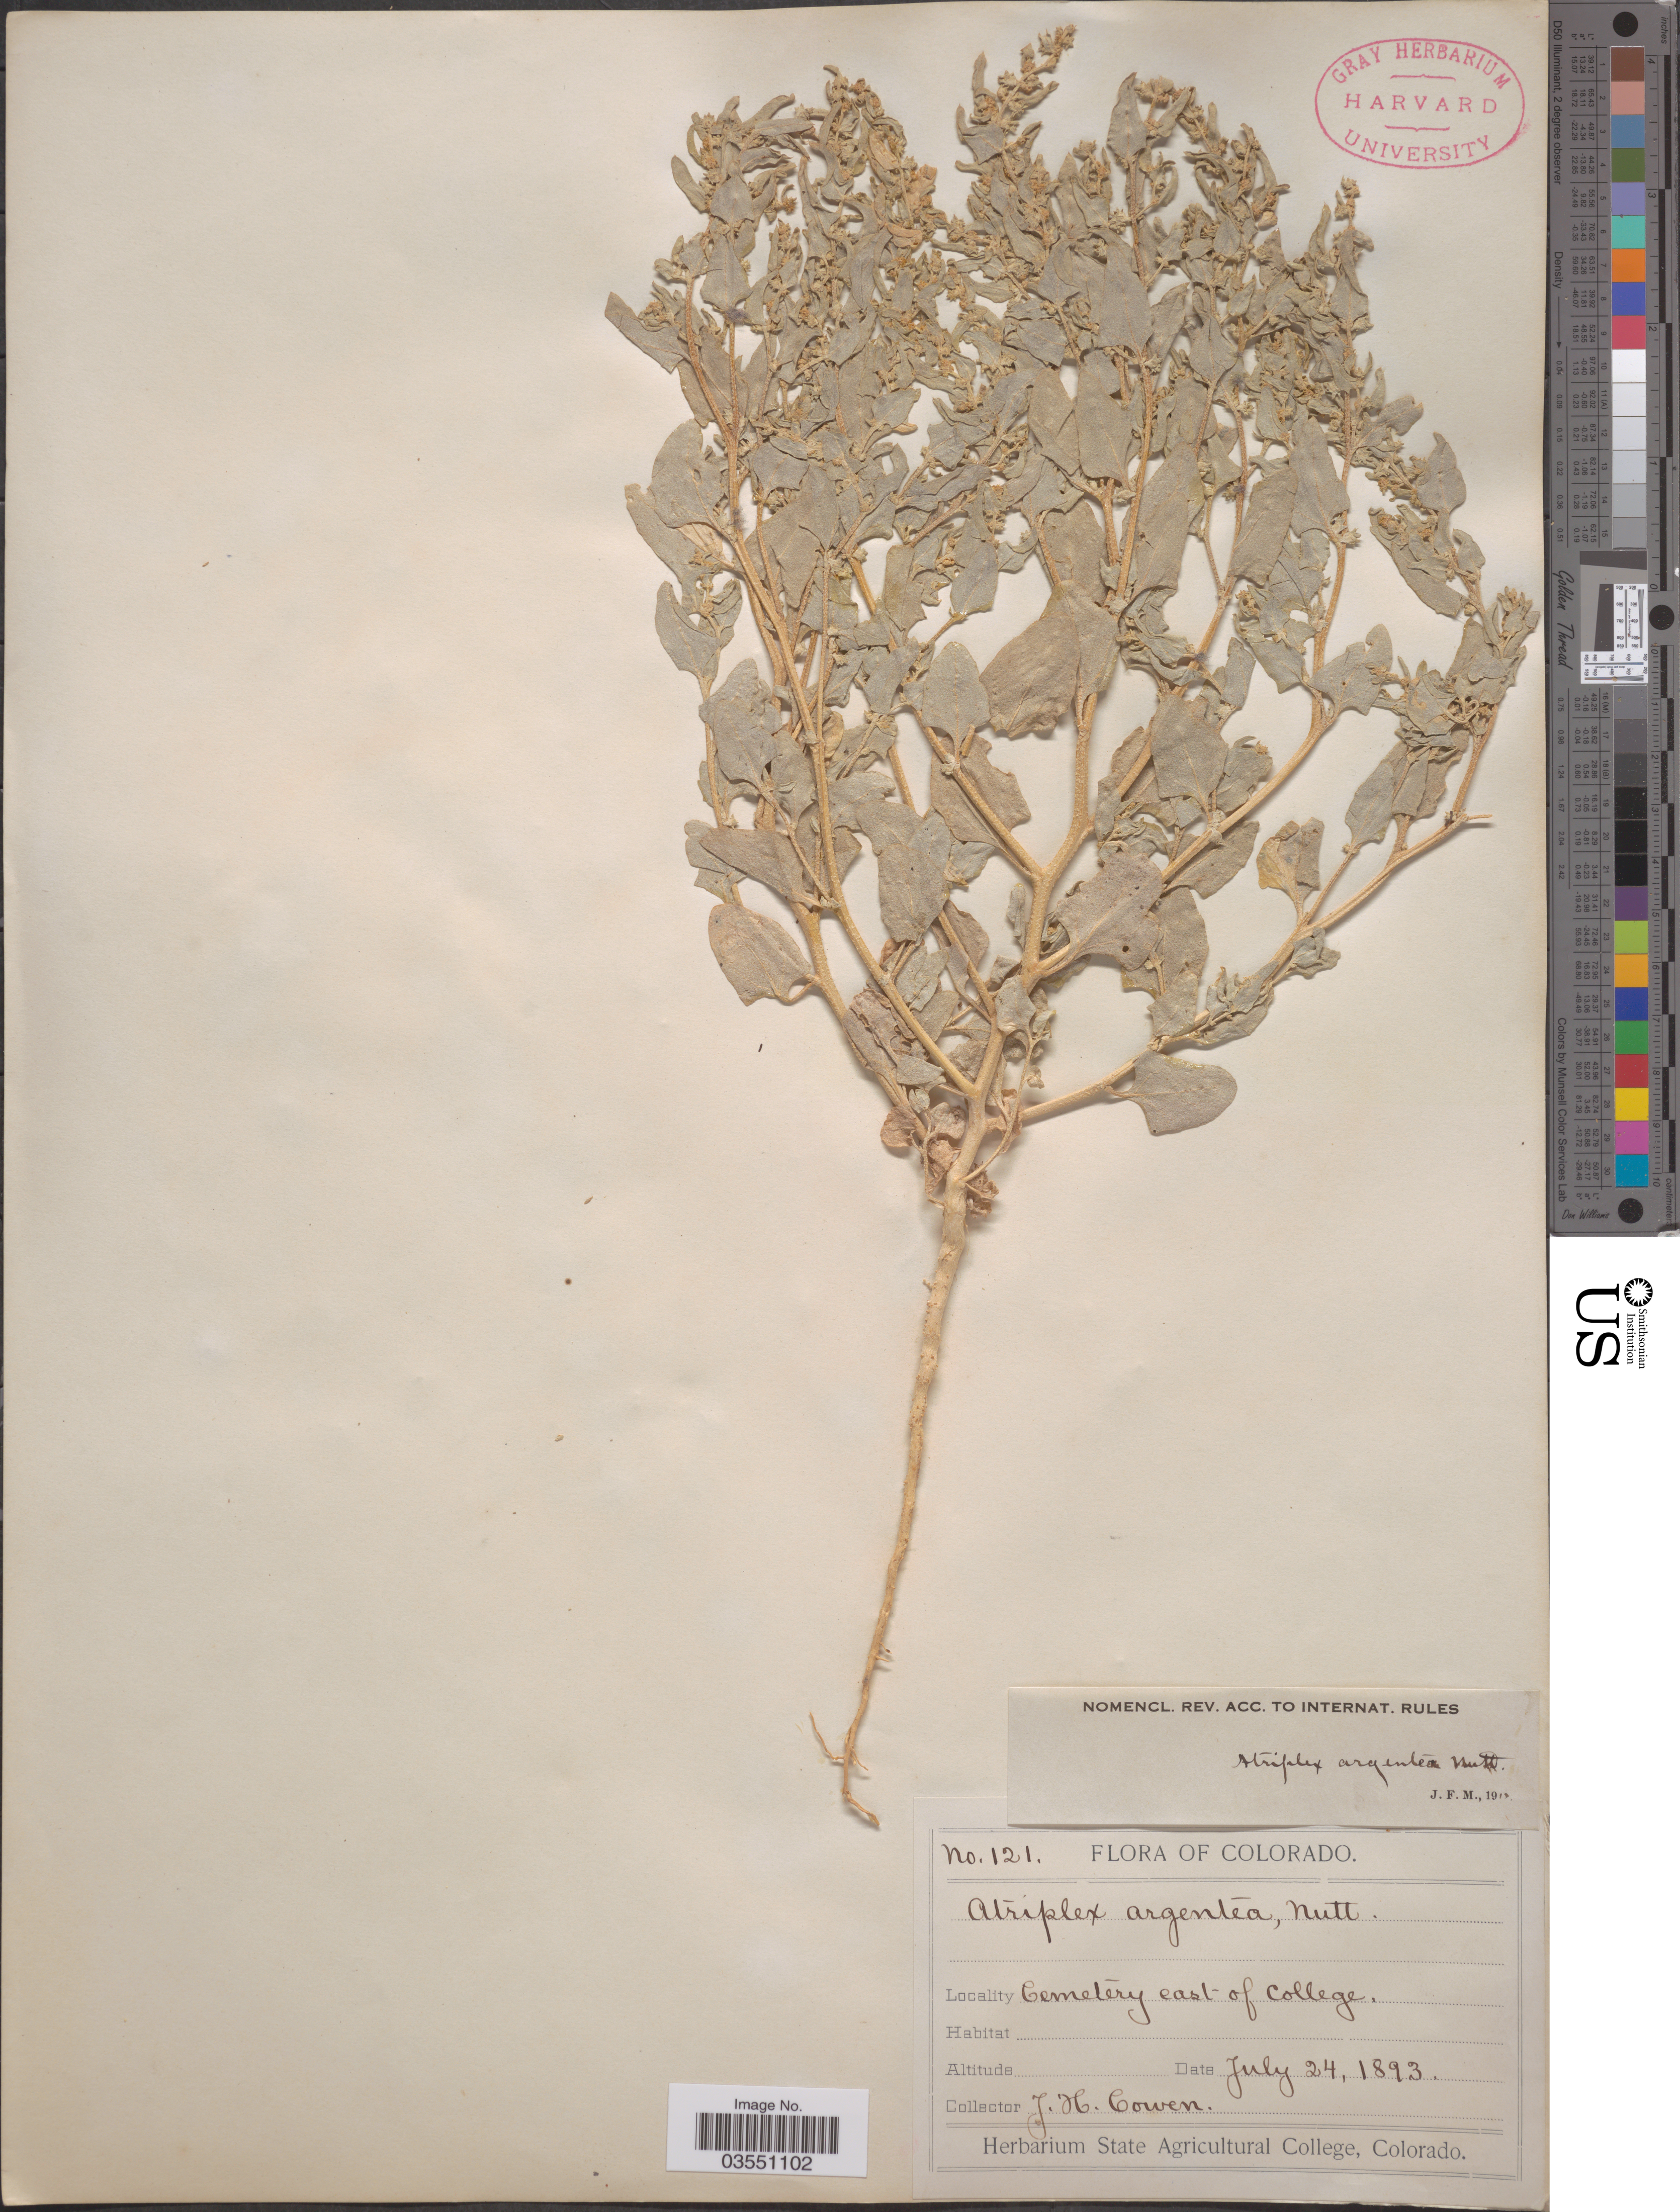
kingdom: Plantae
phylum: Tracheophyta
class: Magnoliopsida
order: Caryophyllales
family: Amaranthaceae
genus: Atriplex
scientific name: Atriplex argentea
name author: Nutt.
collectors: J. H. Cowen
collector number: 121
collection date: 1893-07-24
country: United States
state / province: Colorado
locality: Cemetery east of College.